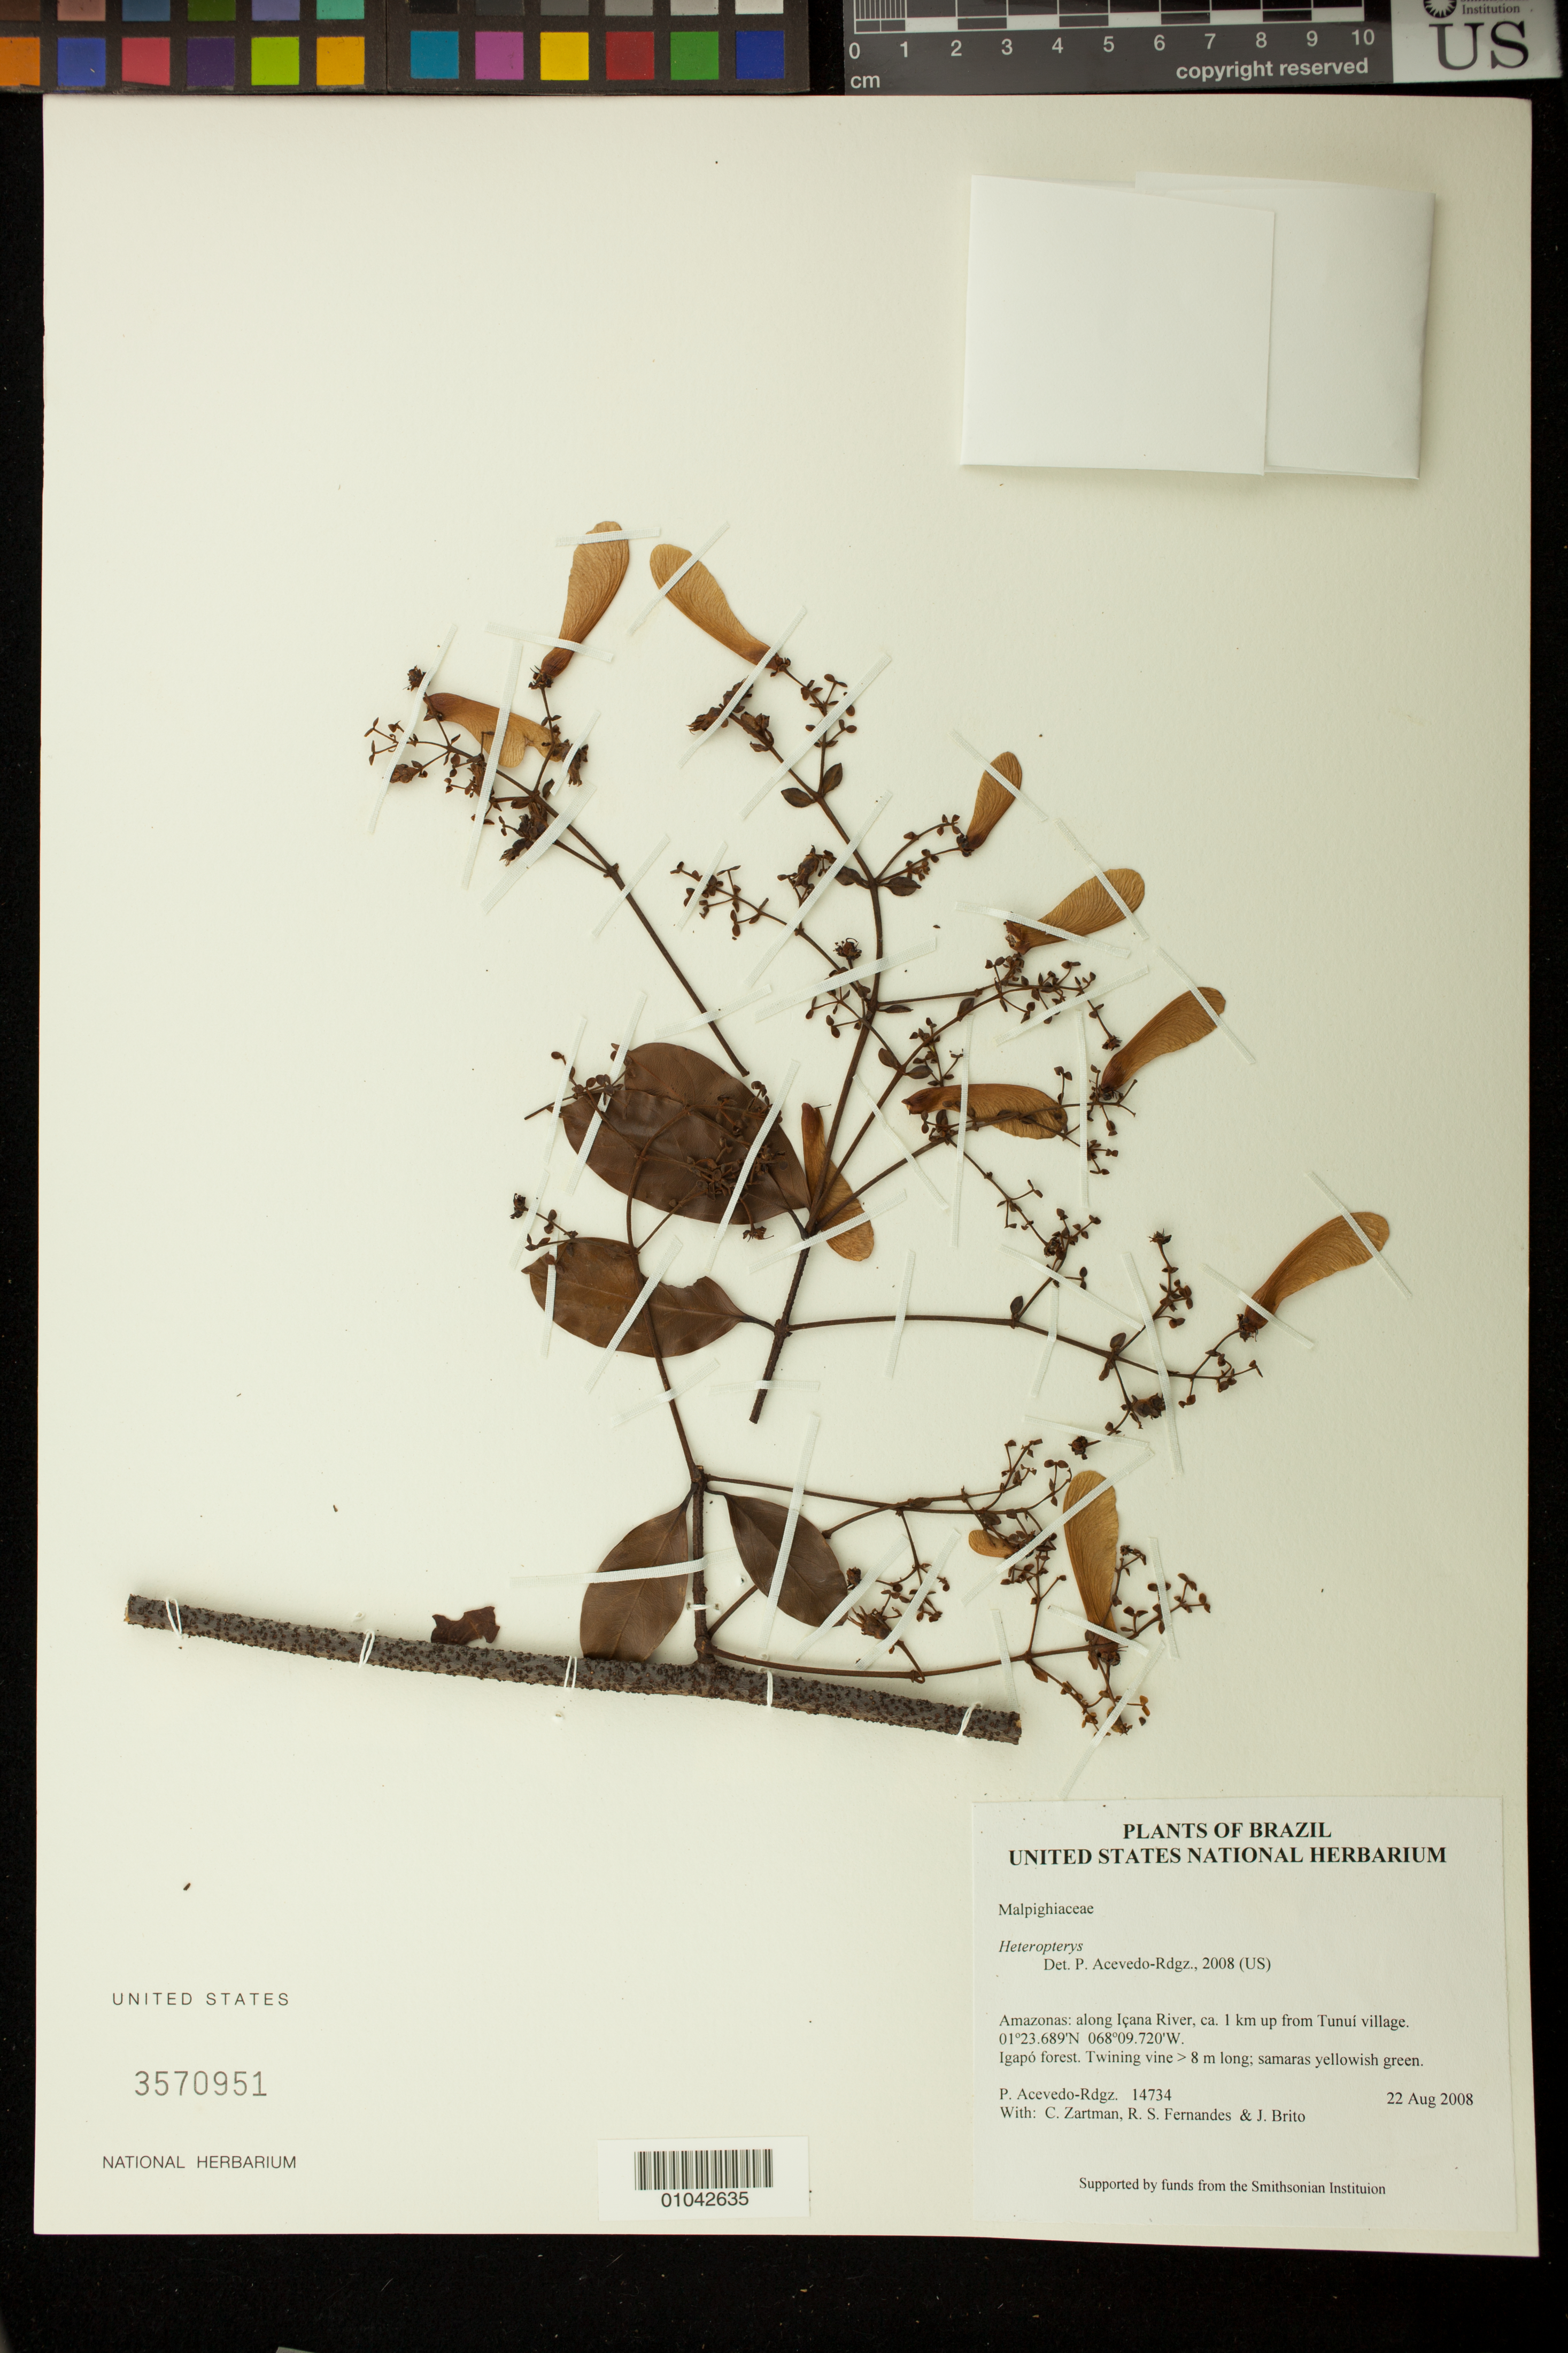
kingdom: Plantae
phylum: Tracheophyta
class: Magnoliopsida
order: Malpighiales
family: Malpighiaceae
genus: Heteropterys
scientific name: Heteropterys nervosa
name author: A. Juss.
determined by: Strong, M. T., (US), Smithsonian Institution - National Museum of Natural History (UNITED STATES)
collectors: P. Acevedo-Rodr., C. Zartman, R. Fernandes & J. Brito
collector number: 14734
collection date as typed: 22 Aug 2008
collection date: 2008-08-22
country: Brazil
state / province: Amazonas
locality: Amazonas: along Içana River, ca. 1 km up from Tunuí village.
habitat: Igapó forest.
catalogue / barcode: US 3570951